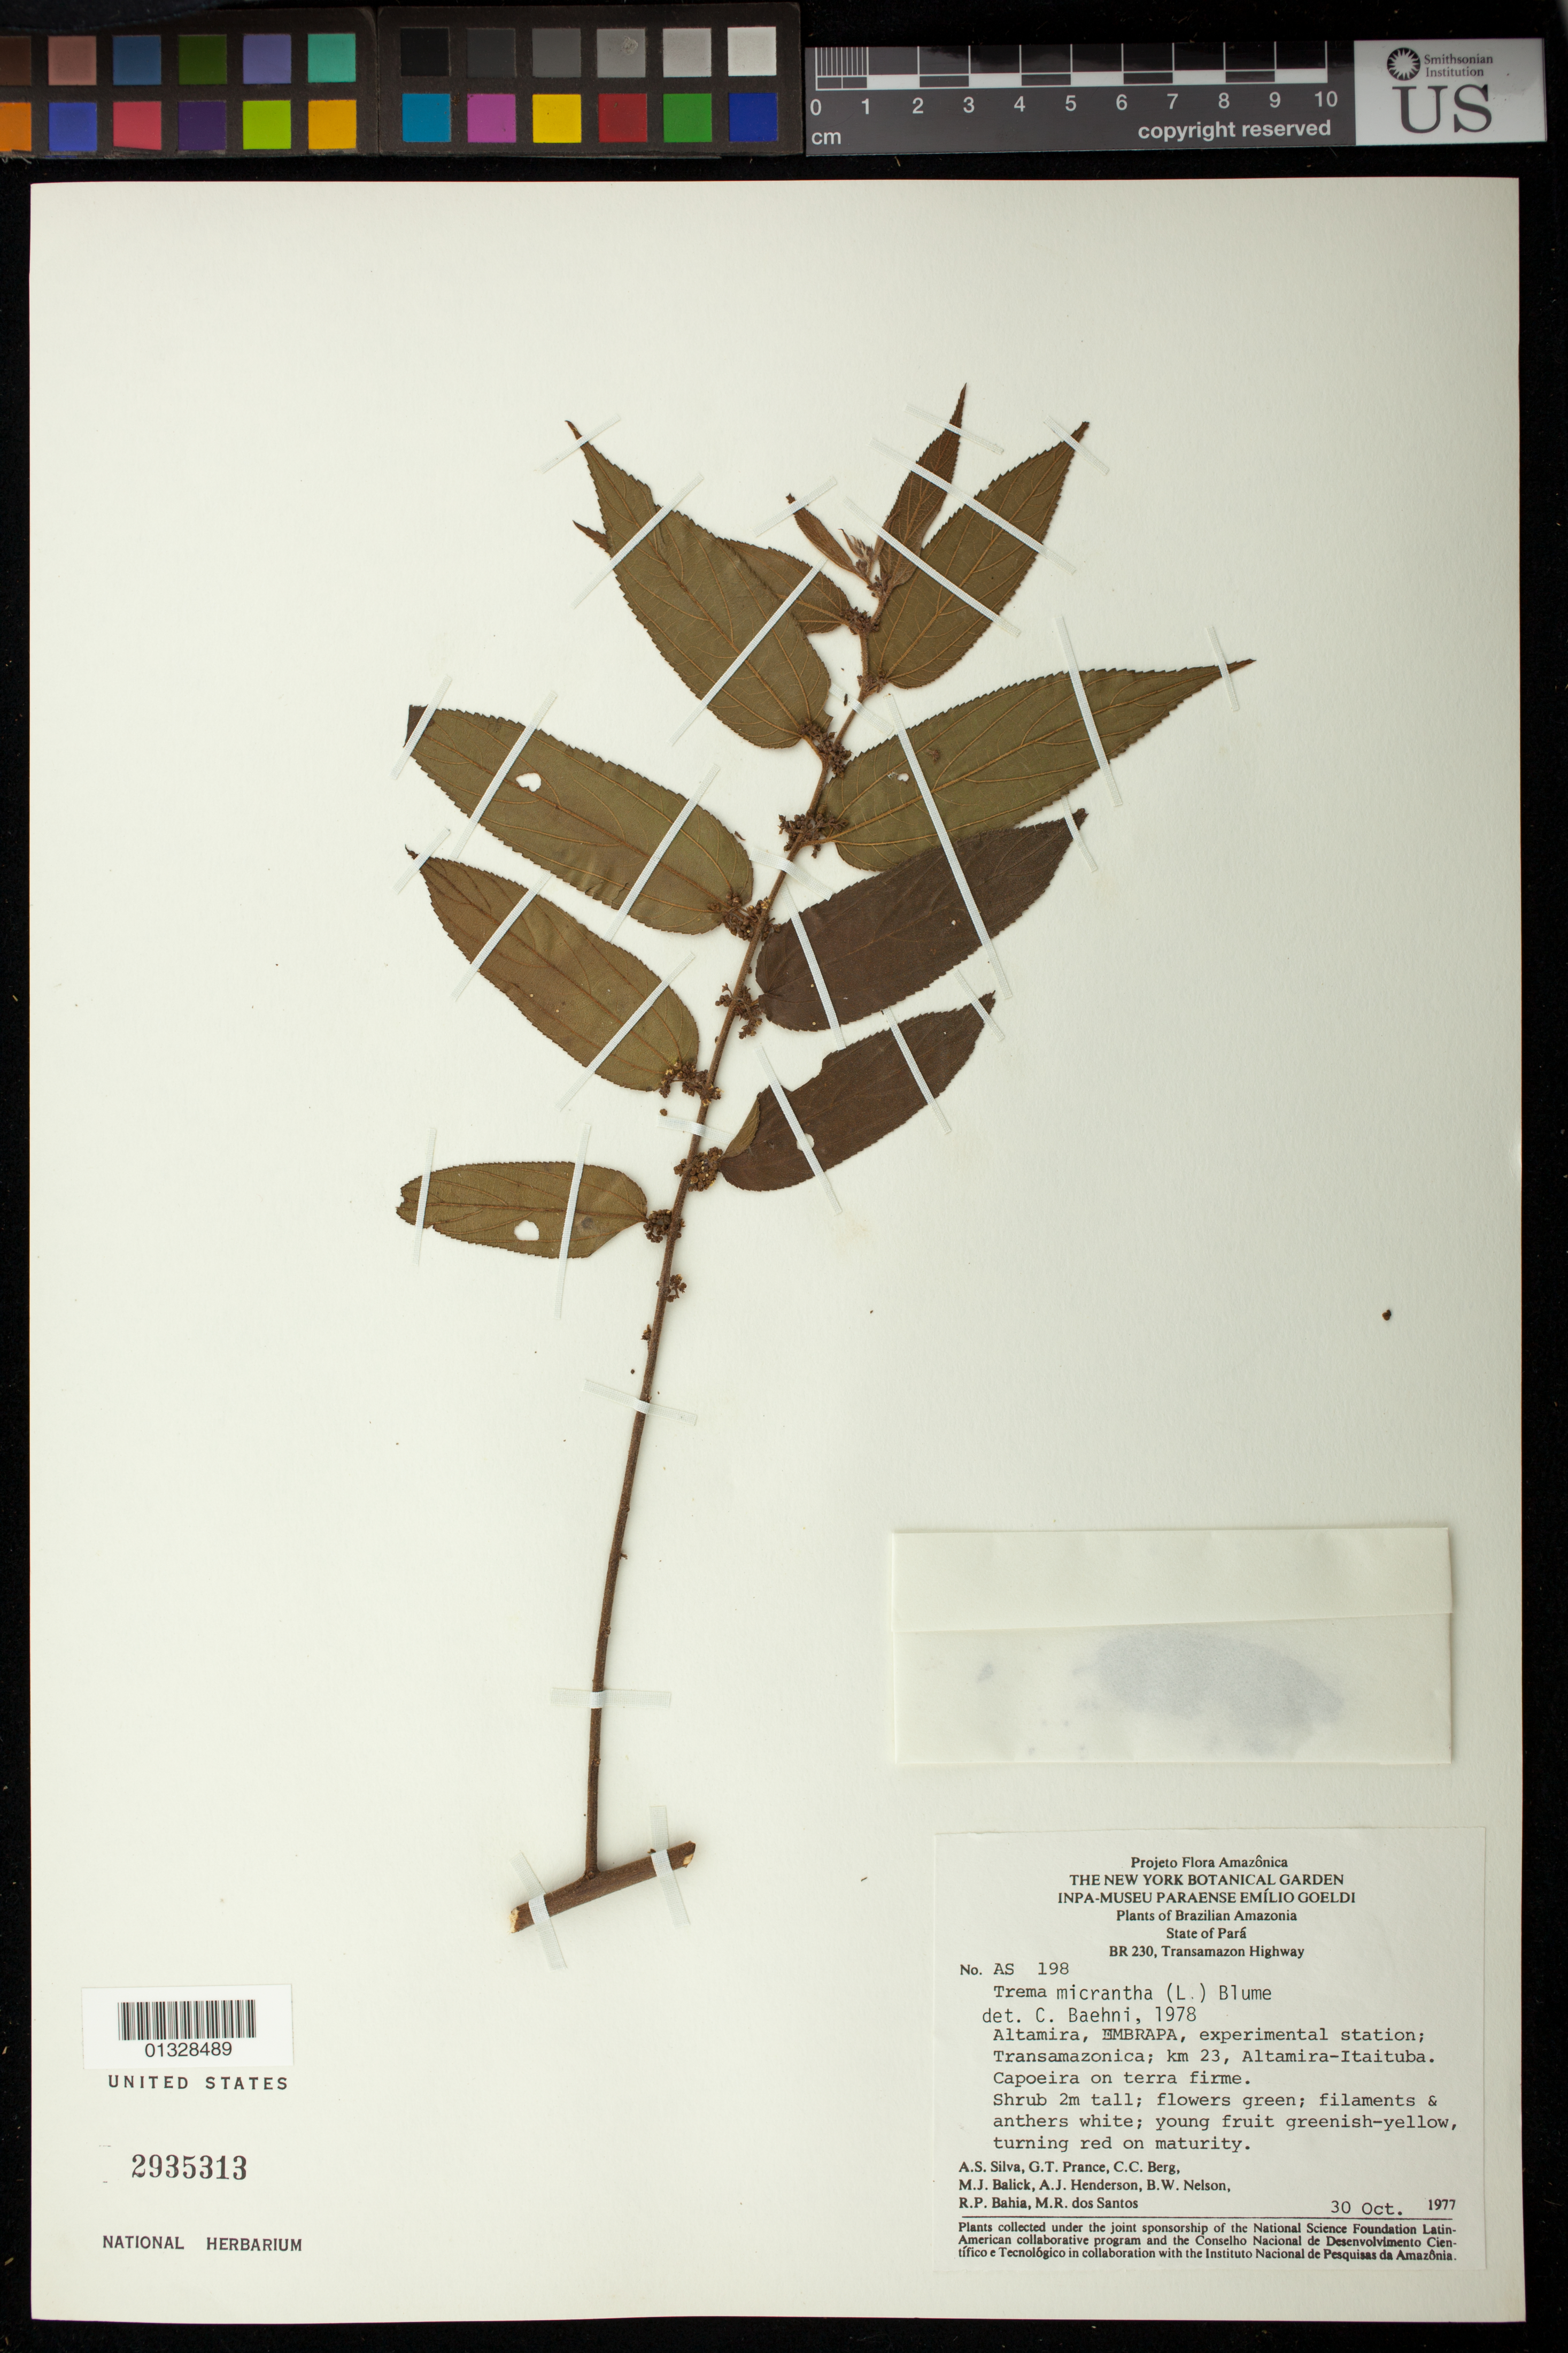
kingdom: Plantae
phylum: Tracheophyta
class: Magnoliopsida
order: Rosales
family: Cannabaceae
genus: Trema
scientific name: Trema micranthum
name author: (L.) Blume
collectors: A. S. Silva et al.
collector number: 198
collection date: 1977-10-30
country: Brazil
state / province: Pará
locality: EMBRAPA, experimental station, transamazonica, km 23 Altamira - Itaituba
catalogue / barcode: US 2935313